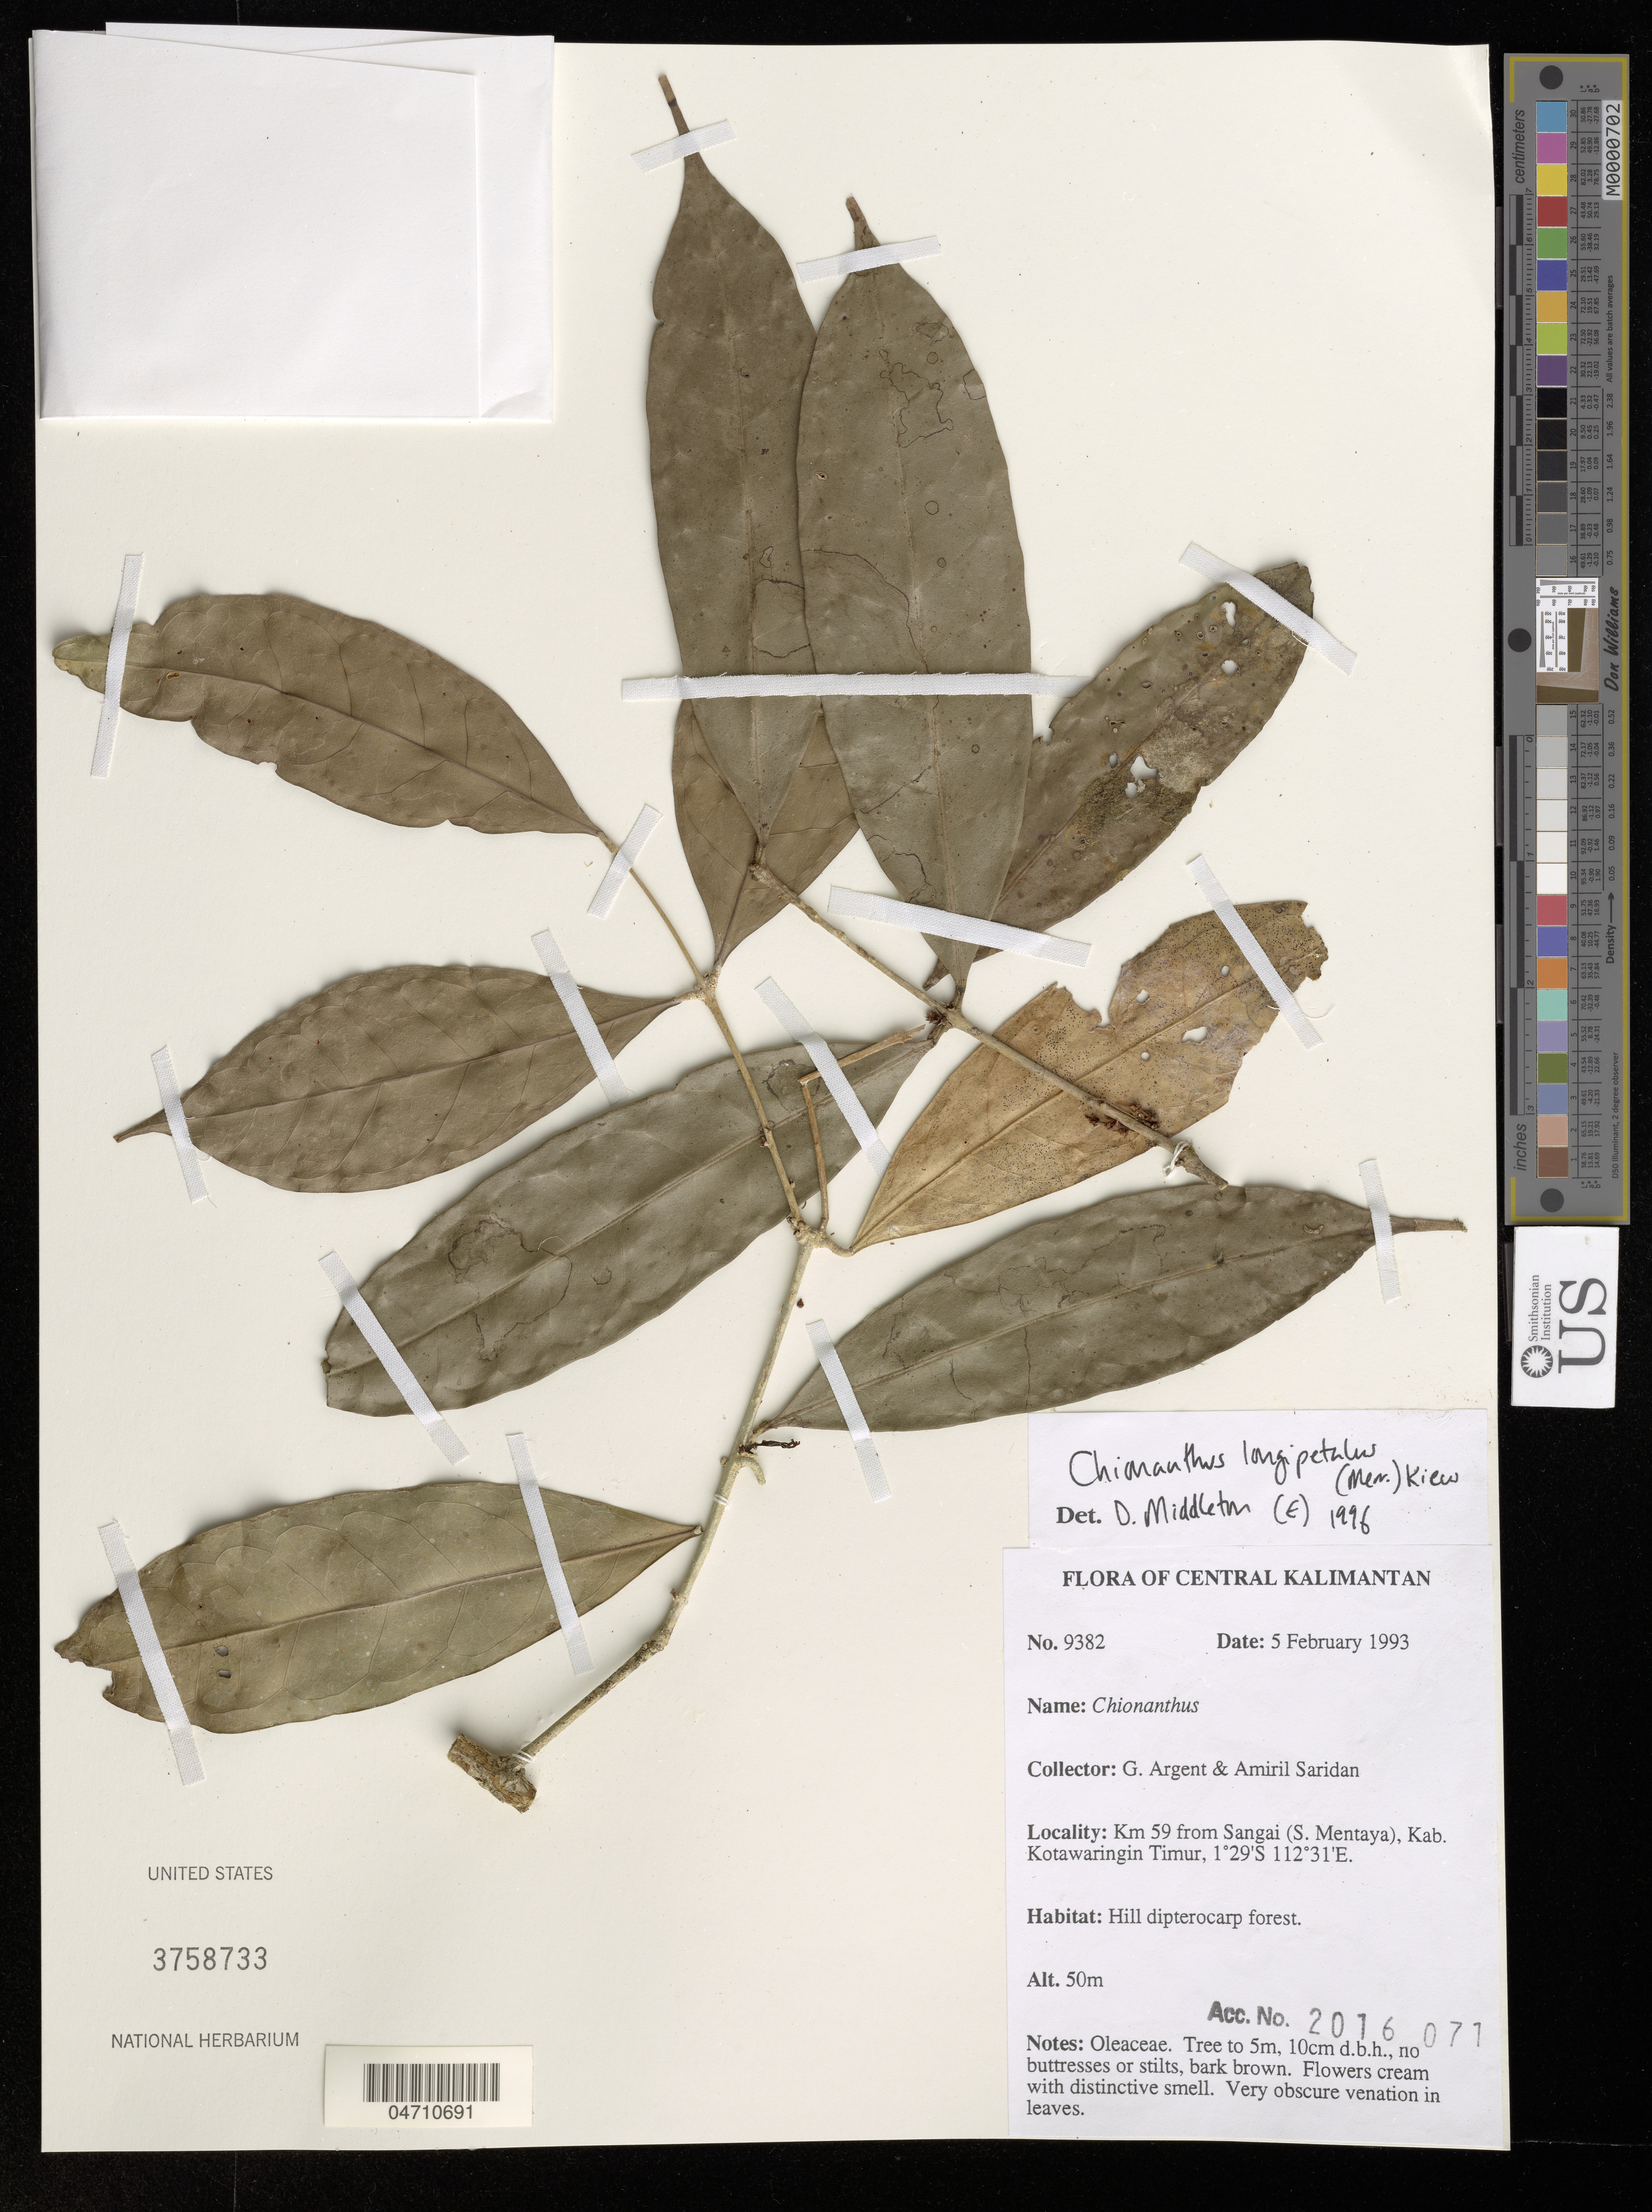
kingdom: Plantae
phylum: Tracheophyta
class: Magnoliopsida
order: Lamiales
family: Oleaceae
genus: Chionanthus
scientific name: Chionanthus longipetalus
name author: (Merr.) Kiew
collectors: G. Argent & A. Saridan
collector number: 9382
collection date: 1993-02-05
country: Indonesia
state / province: Kalimantan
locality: Central Kalimantan. Km 59 from Sangai (S. Mentaya), Kab. Kotawaringin Timur.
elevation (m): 50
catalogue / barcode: US 3758733